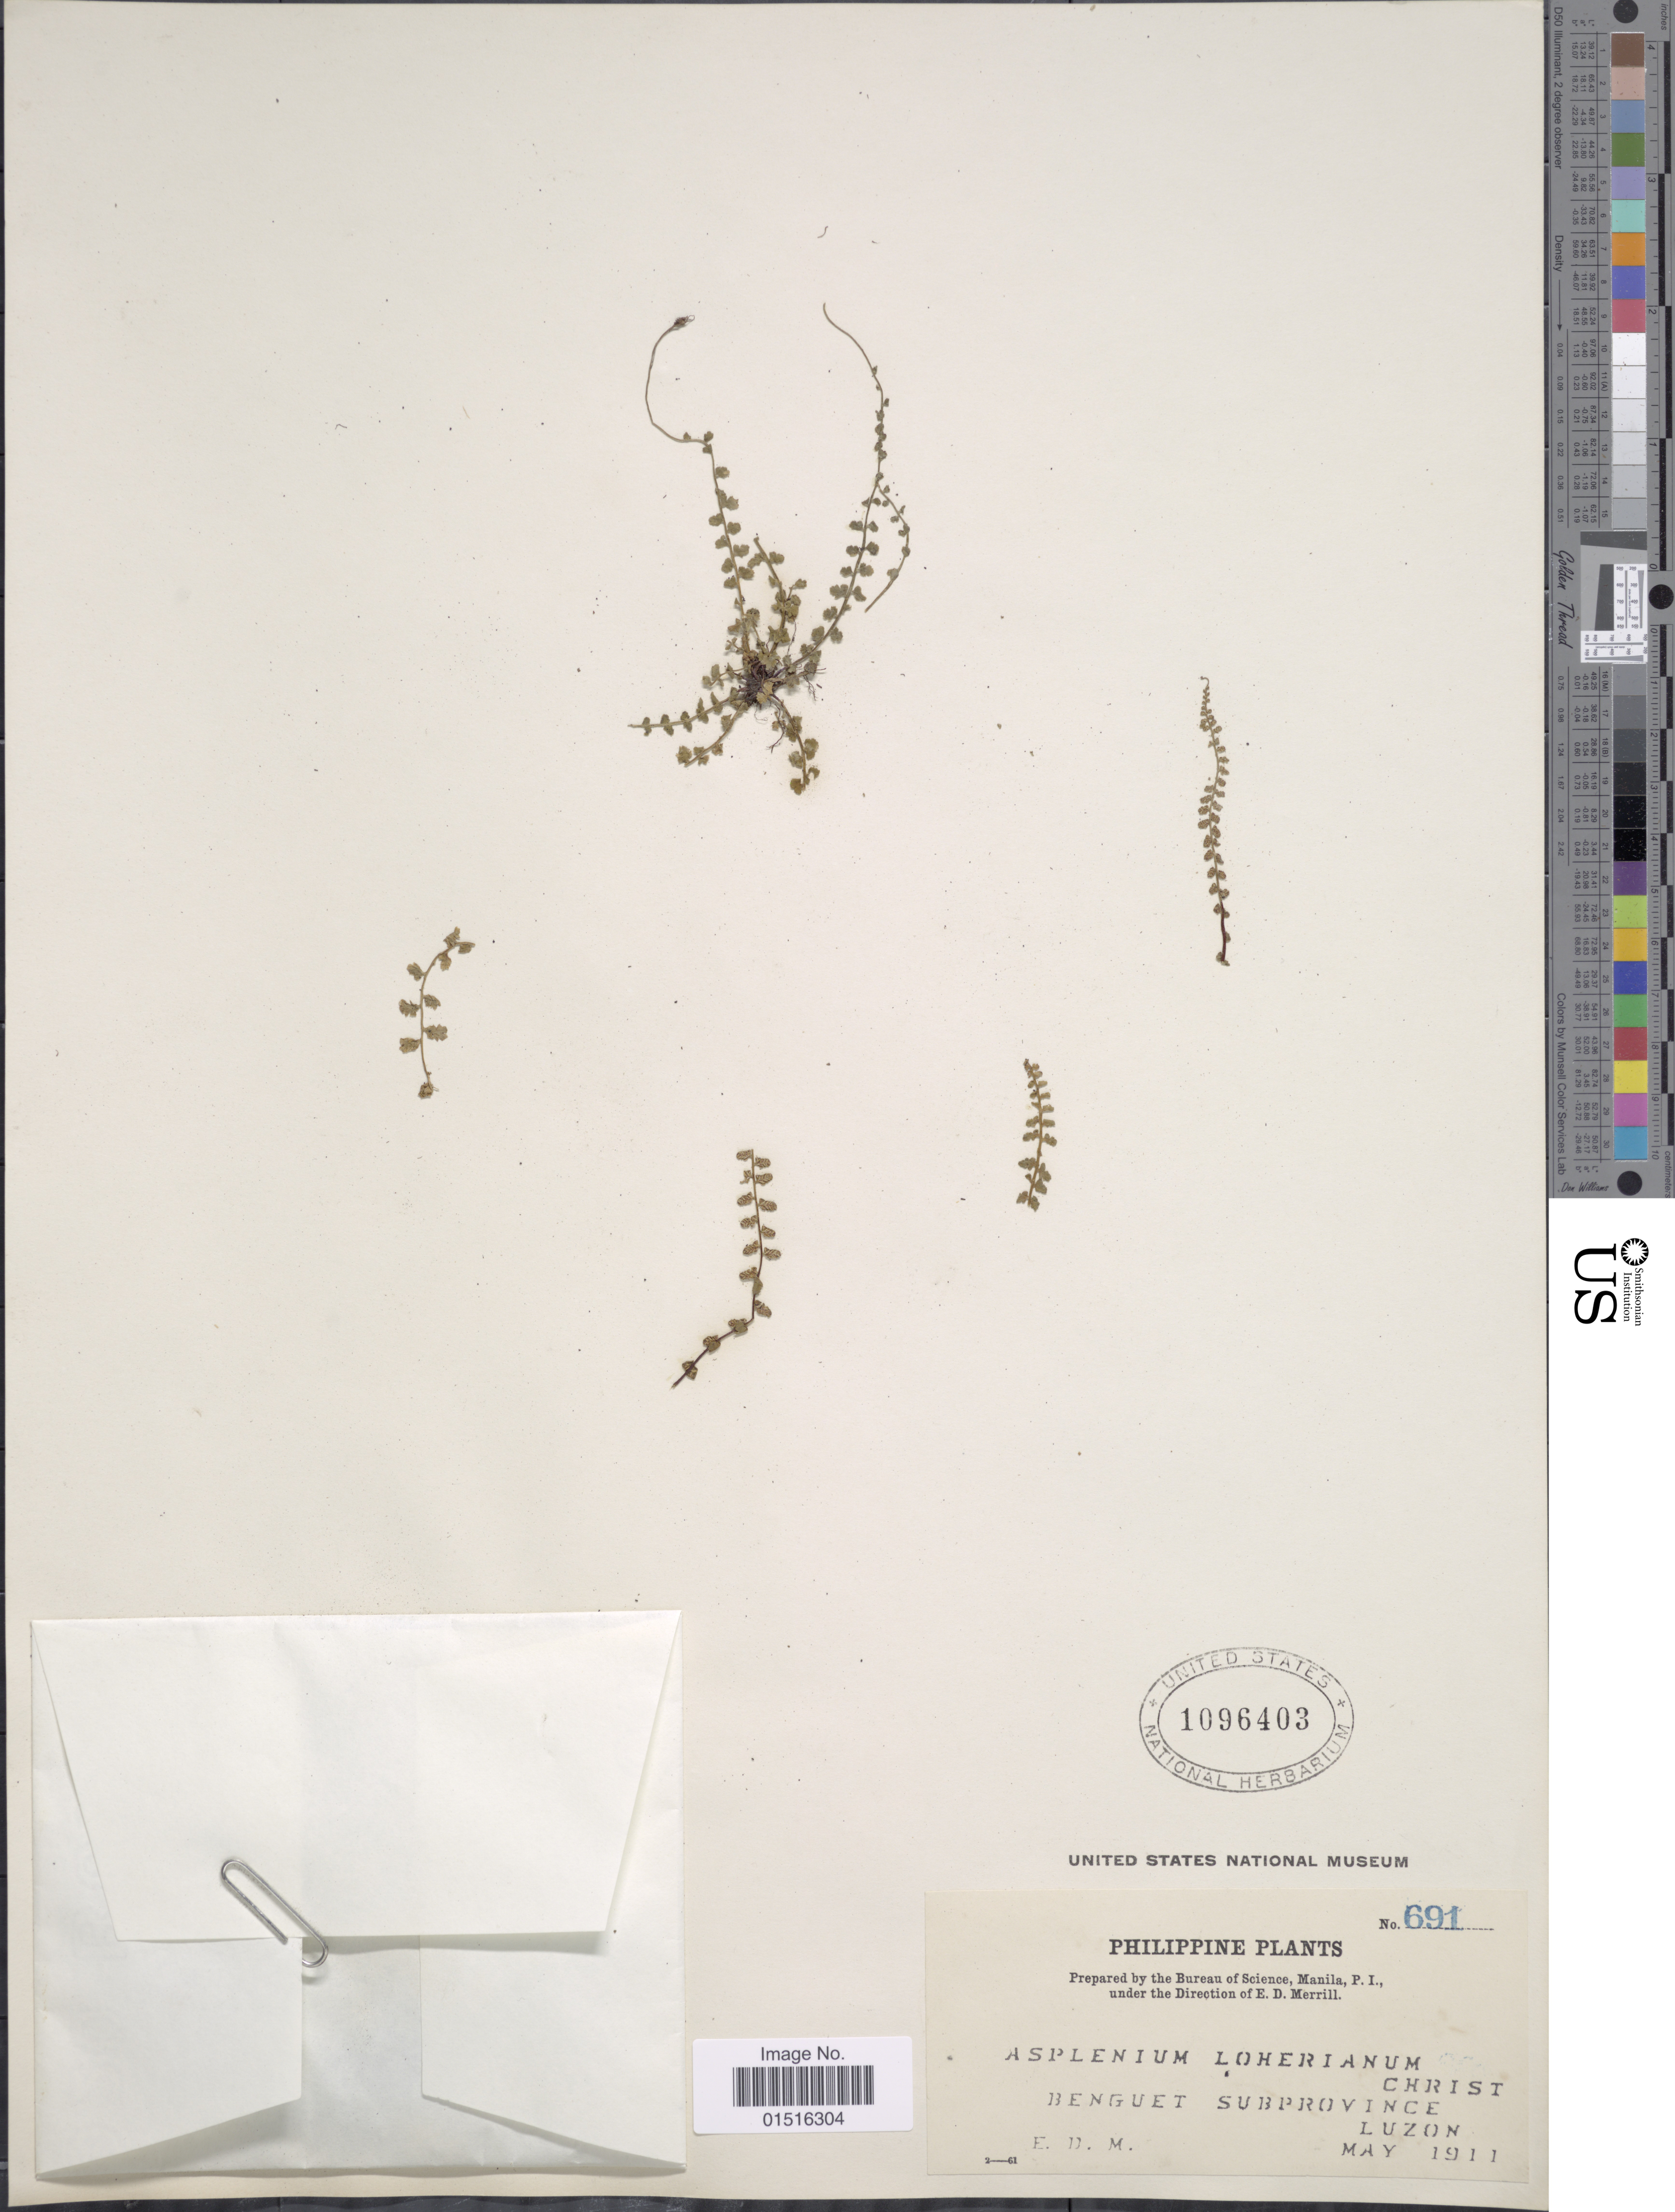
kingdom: Plantae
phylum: Tracheophyta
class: Polypodiopsida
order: Polypodiales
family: Aspleniaceae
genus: Asplenium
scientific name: Asplenium exiguum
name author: Bedd.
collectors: E. D. Merrill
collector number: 691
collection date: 1911-05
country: Philippines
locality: Benguet Subprovince, Luzon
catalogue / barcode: US 1096403